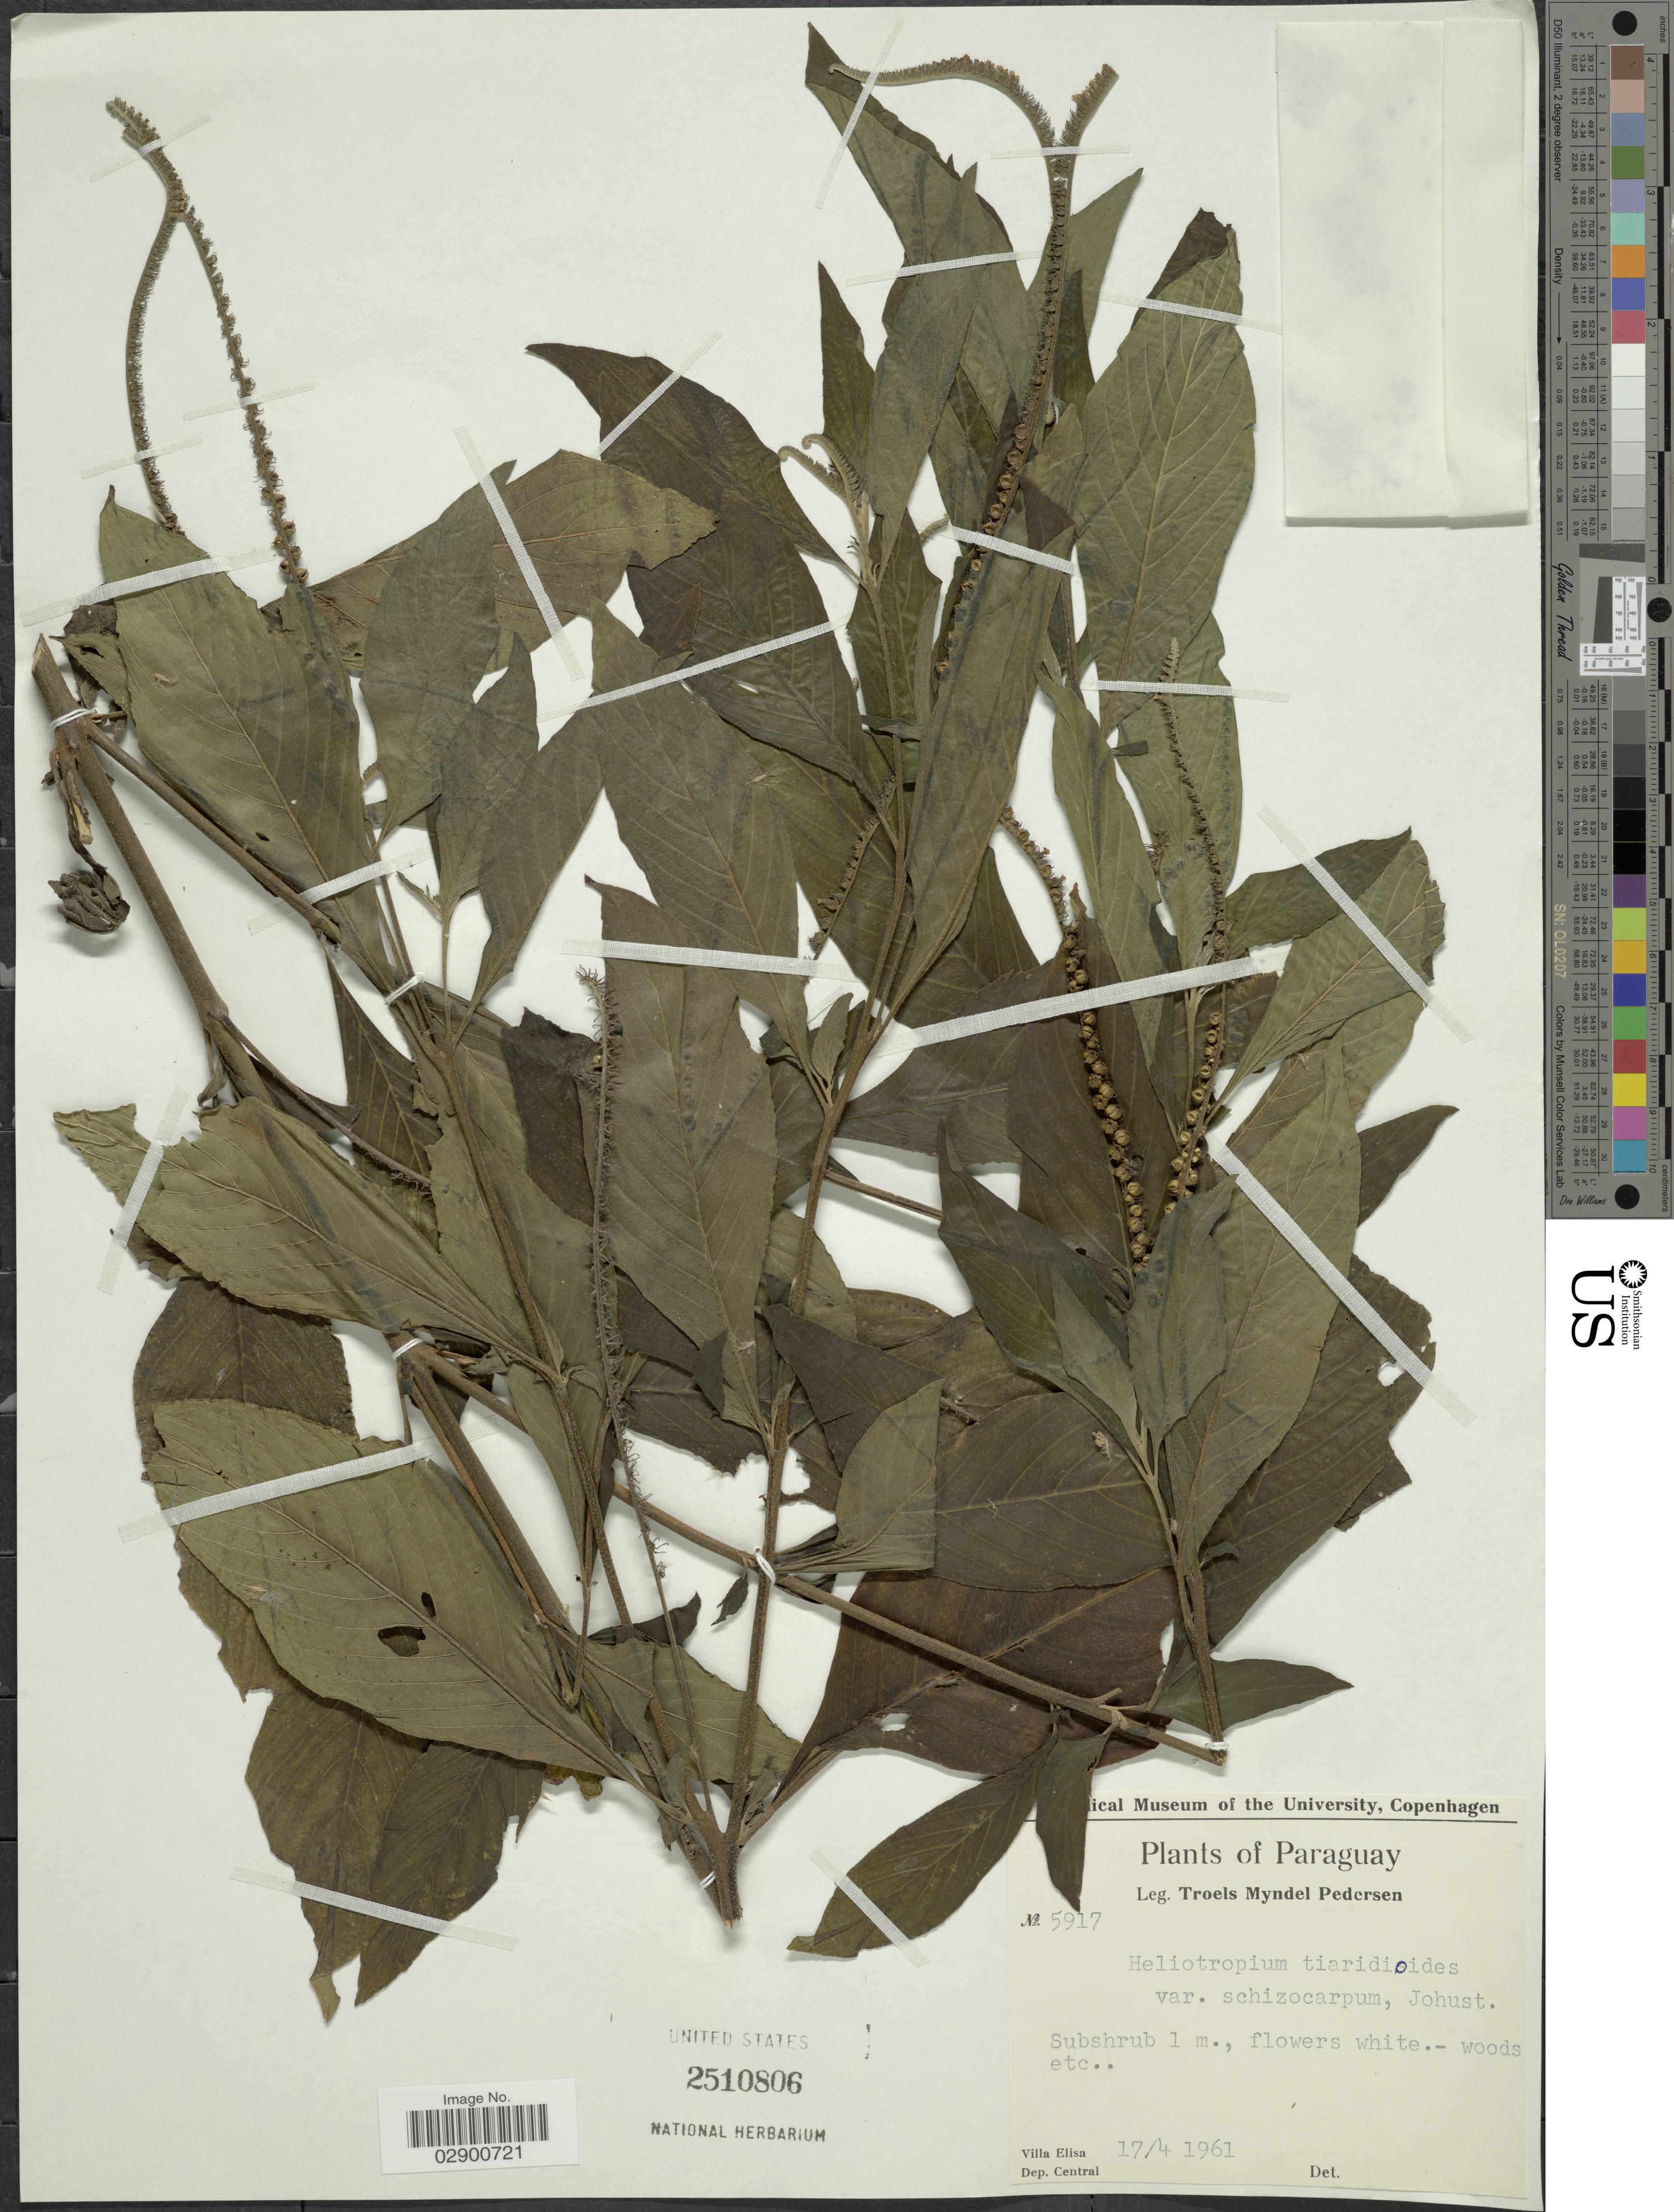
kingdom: Plantae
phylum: Tracheophyta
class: Magnoliopsida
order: Boraginales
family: Heliotropiaceae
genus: Heliotropium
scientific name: Heliotropium transalpinum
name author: Vell.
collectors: T. Pederson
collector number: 5917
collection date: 1961-04-17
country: Paraguay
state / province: Central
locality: Villa Elisa. Dep. Central.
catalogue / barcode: US 2510806